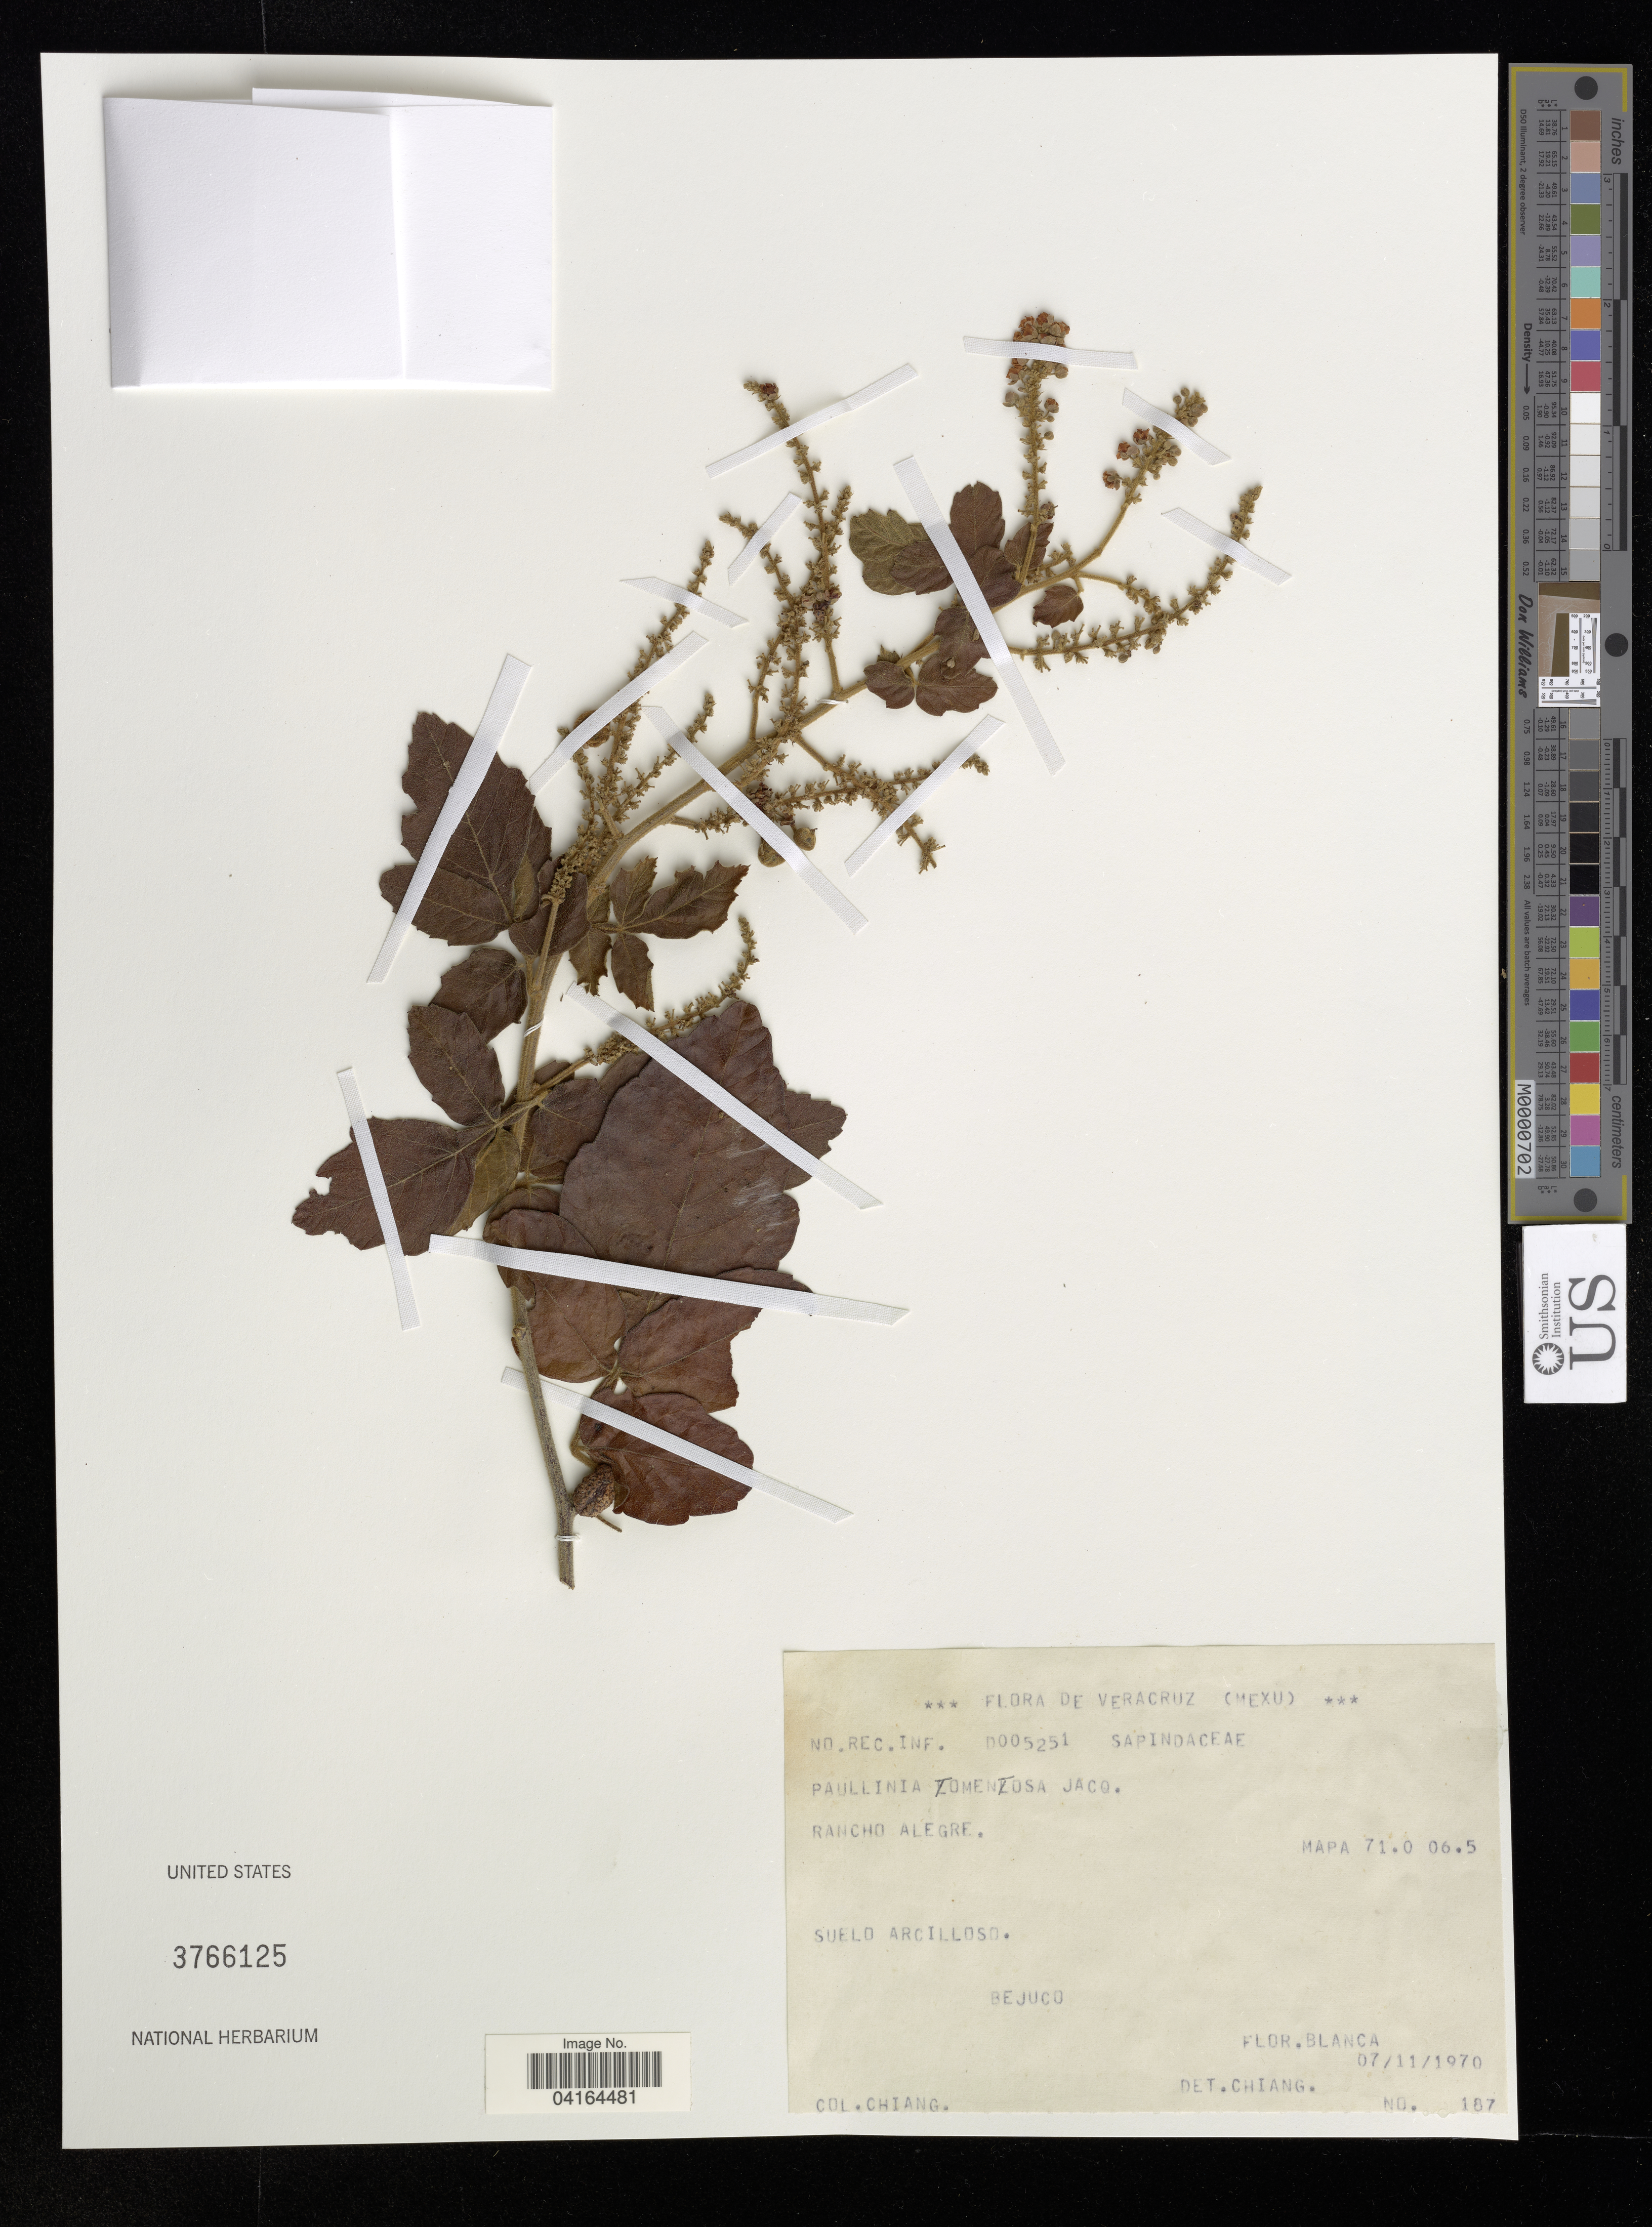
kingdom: Plantae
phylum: Tracheophyta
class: Magnoliopsida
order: Sapindales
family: Sapindaceae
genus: Paullinia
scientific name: Paullinia tomentosa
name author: Jacq.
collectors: -. Chiang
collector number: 187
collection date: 1970-11-07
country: Mexico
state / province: Veracruz Llave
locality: Rancho Alegre.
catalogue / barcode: US 3766125